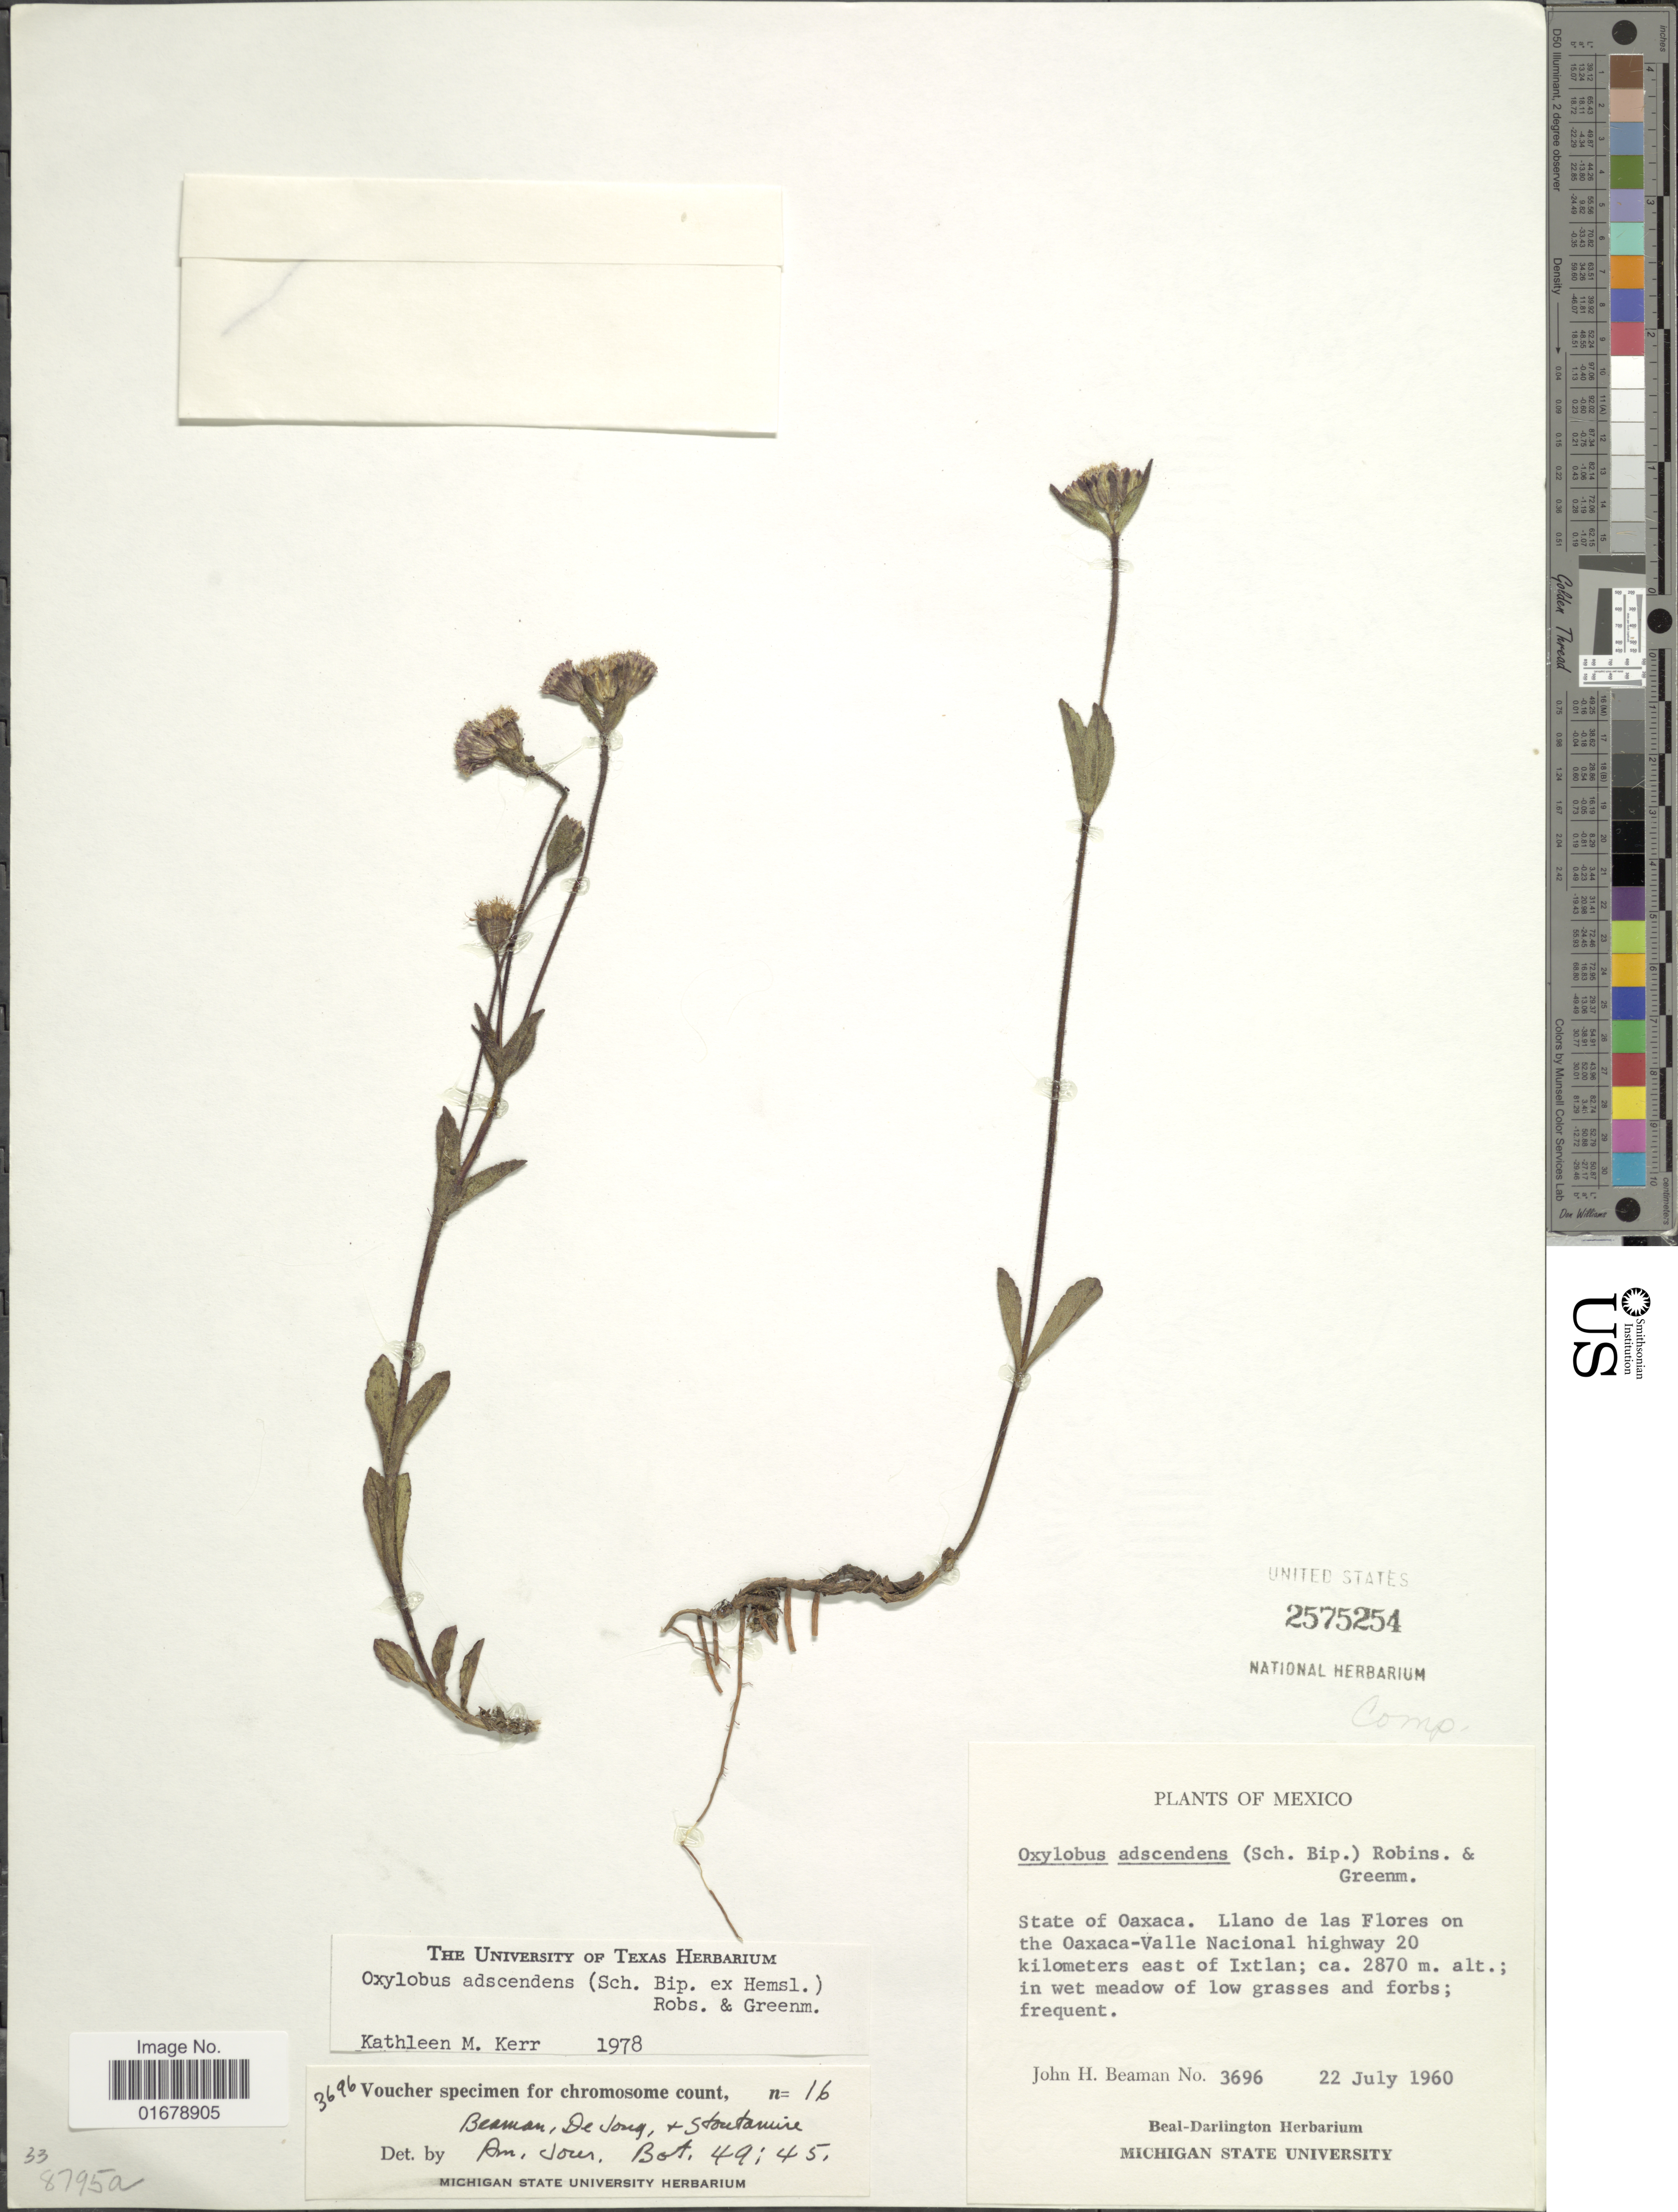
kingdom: Plantae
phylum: Tracheophyta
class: Magnoliopsida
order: Asterales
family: Asteraceae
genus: Oxylobus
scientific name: Oxylobus adscendens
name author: (Sch. Bip.) B.L. Rob. & Greenm. in B.L. Rob.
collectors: J. H. Beaman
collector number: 3696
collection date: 1960-07-22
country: Mexico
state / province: Oaxaca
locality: Mexico. State of Oaxaca. Llano de las Flores on the Oaxaca-Valle Nacional highway 20 kilometers east of Ixtlan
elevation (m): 2870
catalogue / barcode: US 2575254